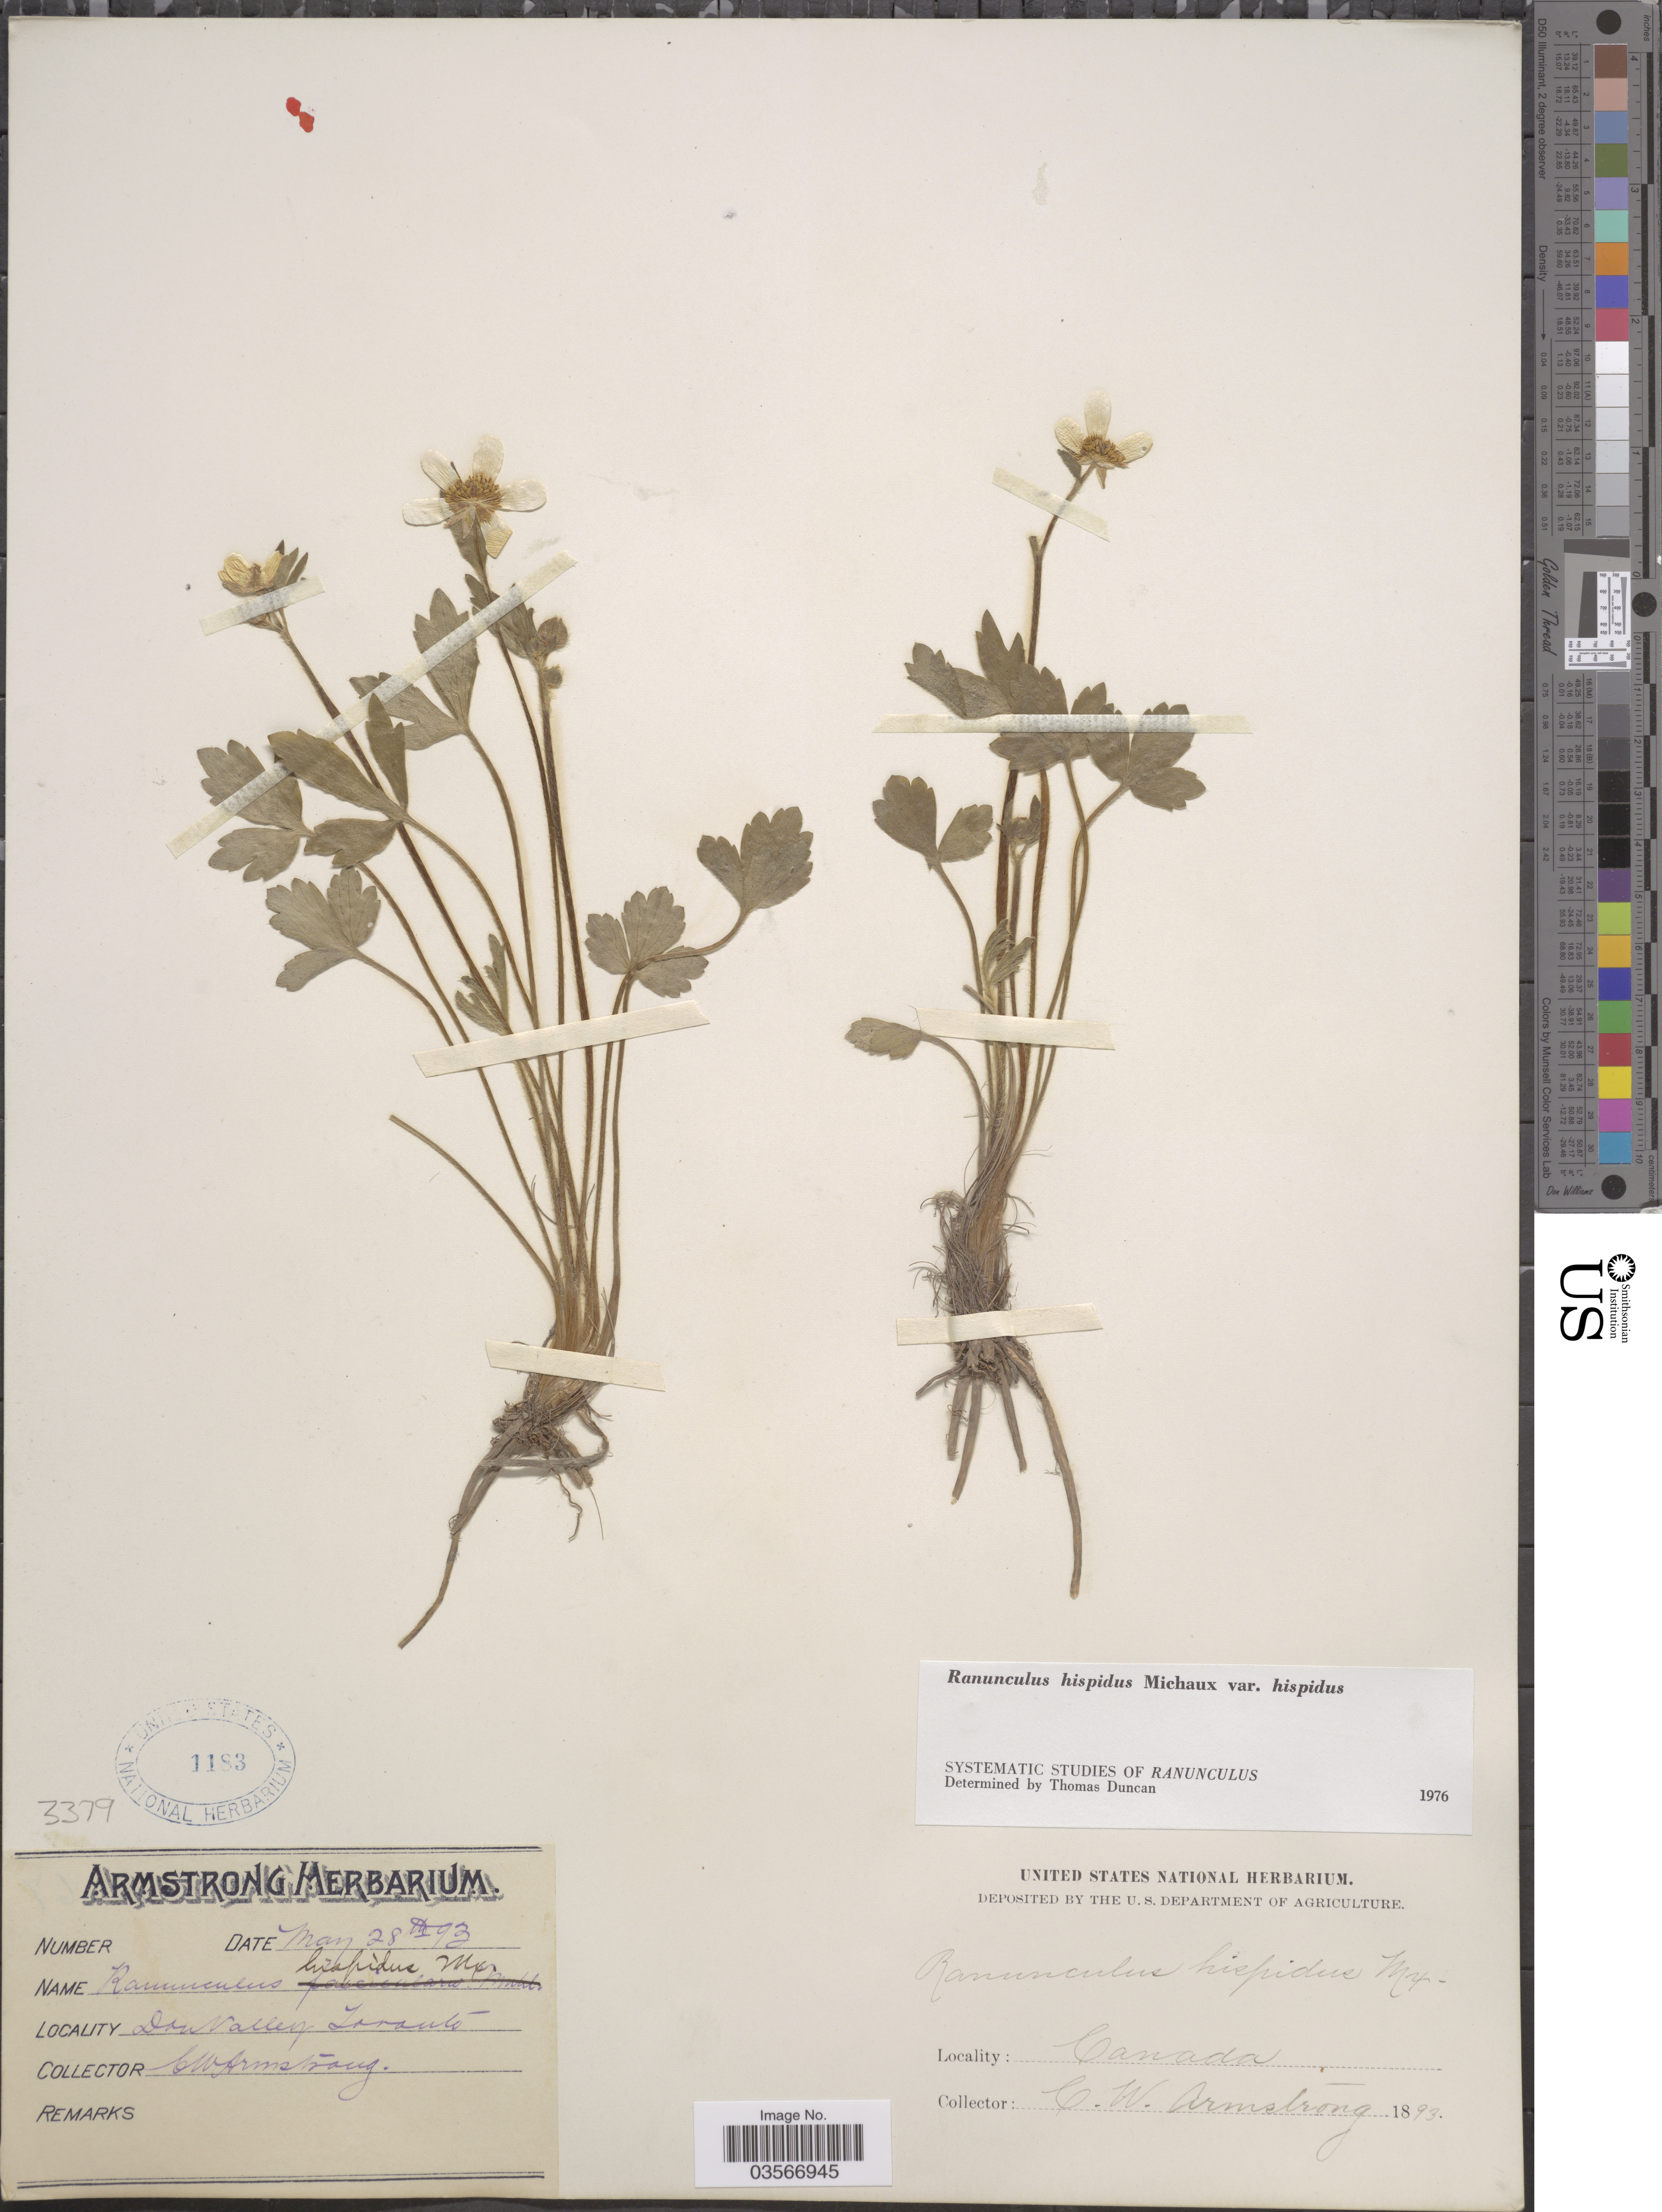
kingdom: Plantae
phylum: Tracheophyta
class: Magnoliopsida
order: Ranunculales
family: Ranunculaceae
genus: Ranunculus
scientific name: Ranunculus hispidus var. hispidus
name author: Michx.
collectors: G. Armstrong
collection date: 1893-05-28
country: Canada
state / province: Ontario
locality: Dow Valley.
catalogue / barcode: US 1183